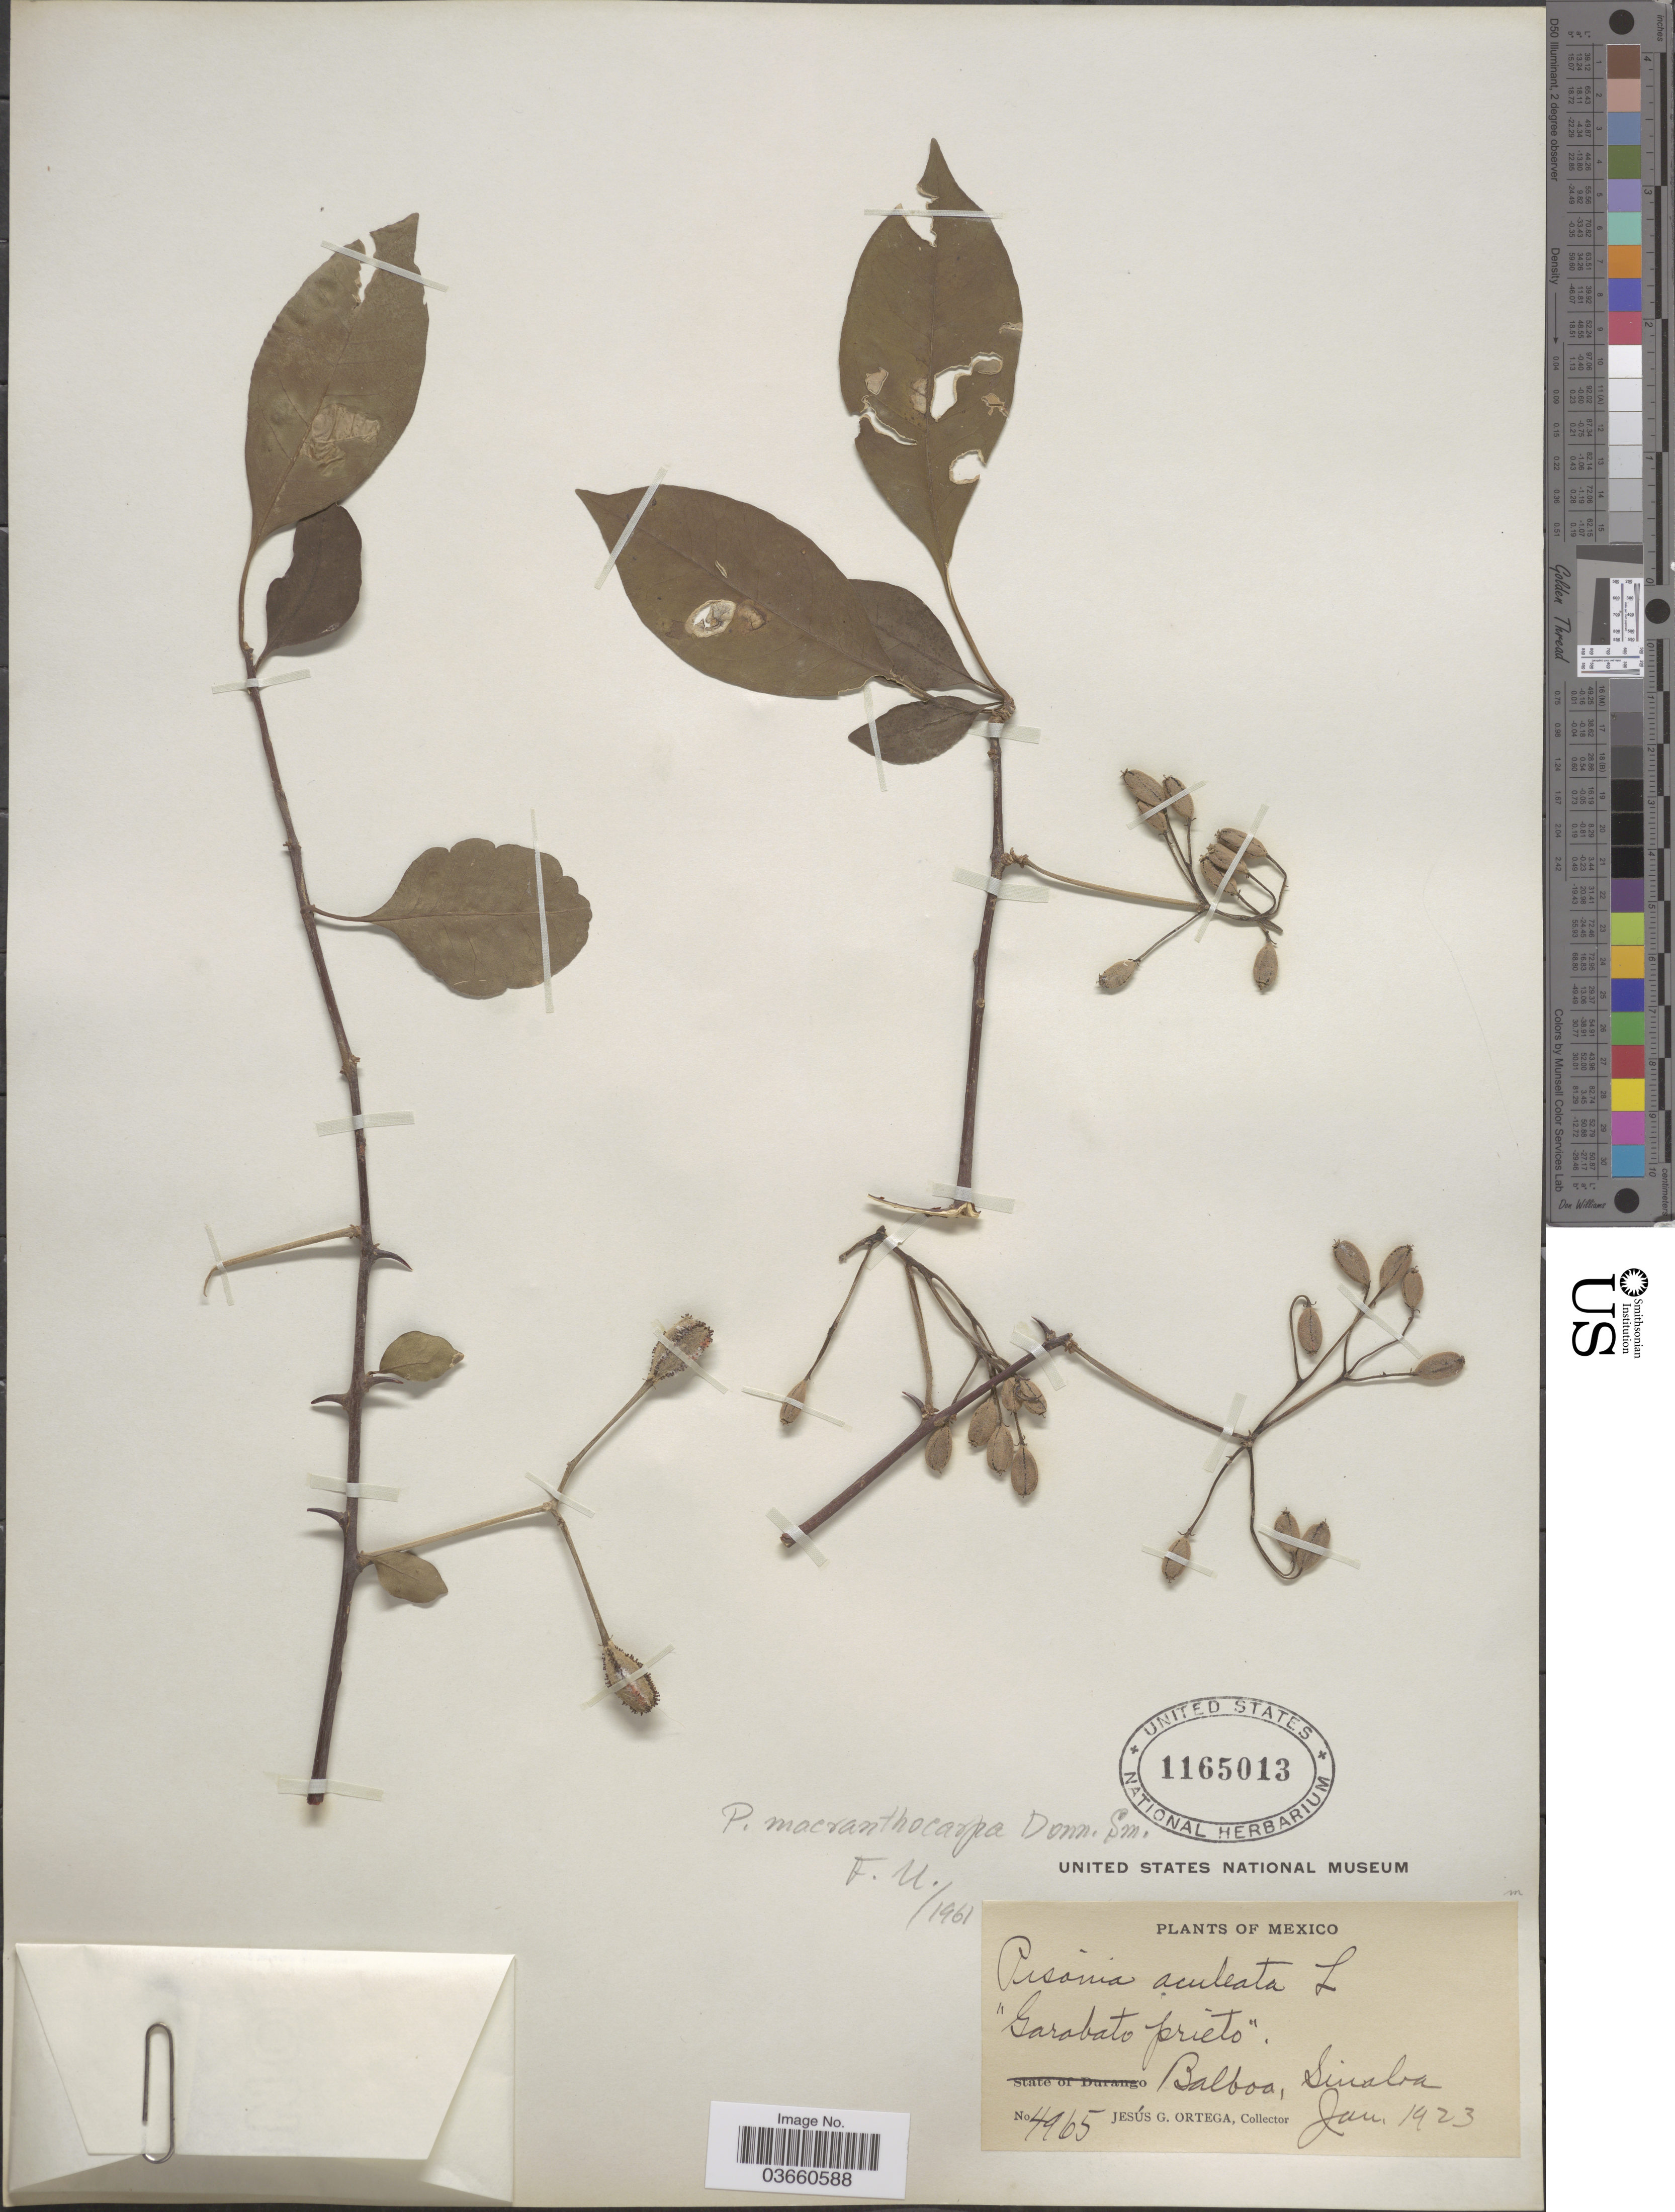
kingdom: Plantae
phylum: Tracheophyta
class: Magnoliopsida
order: Caryophyllales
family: Nyctaginaceae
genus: Pisonia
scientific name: Pisonia macranthocarpa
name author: (Donn. Sm.) Donn. Sm.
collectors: J. Ortega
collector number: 4965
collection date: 1923-01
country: Mexico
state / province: Sinaloa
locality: Garabato prieto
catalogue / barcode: US 1165013